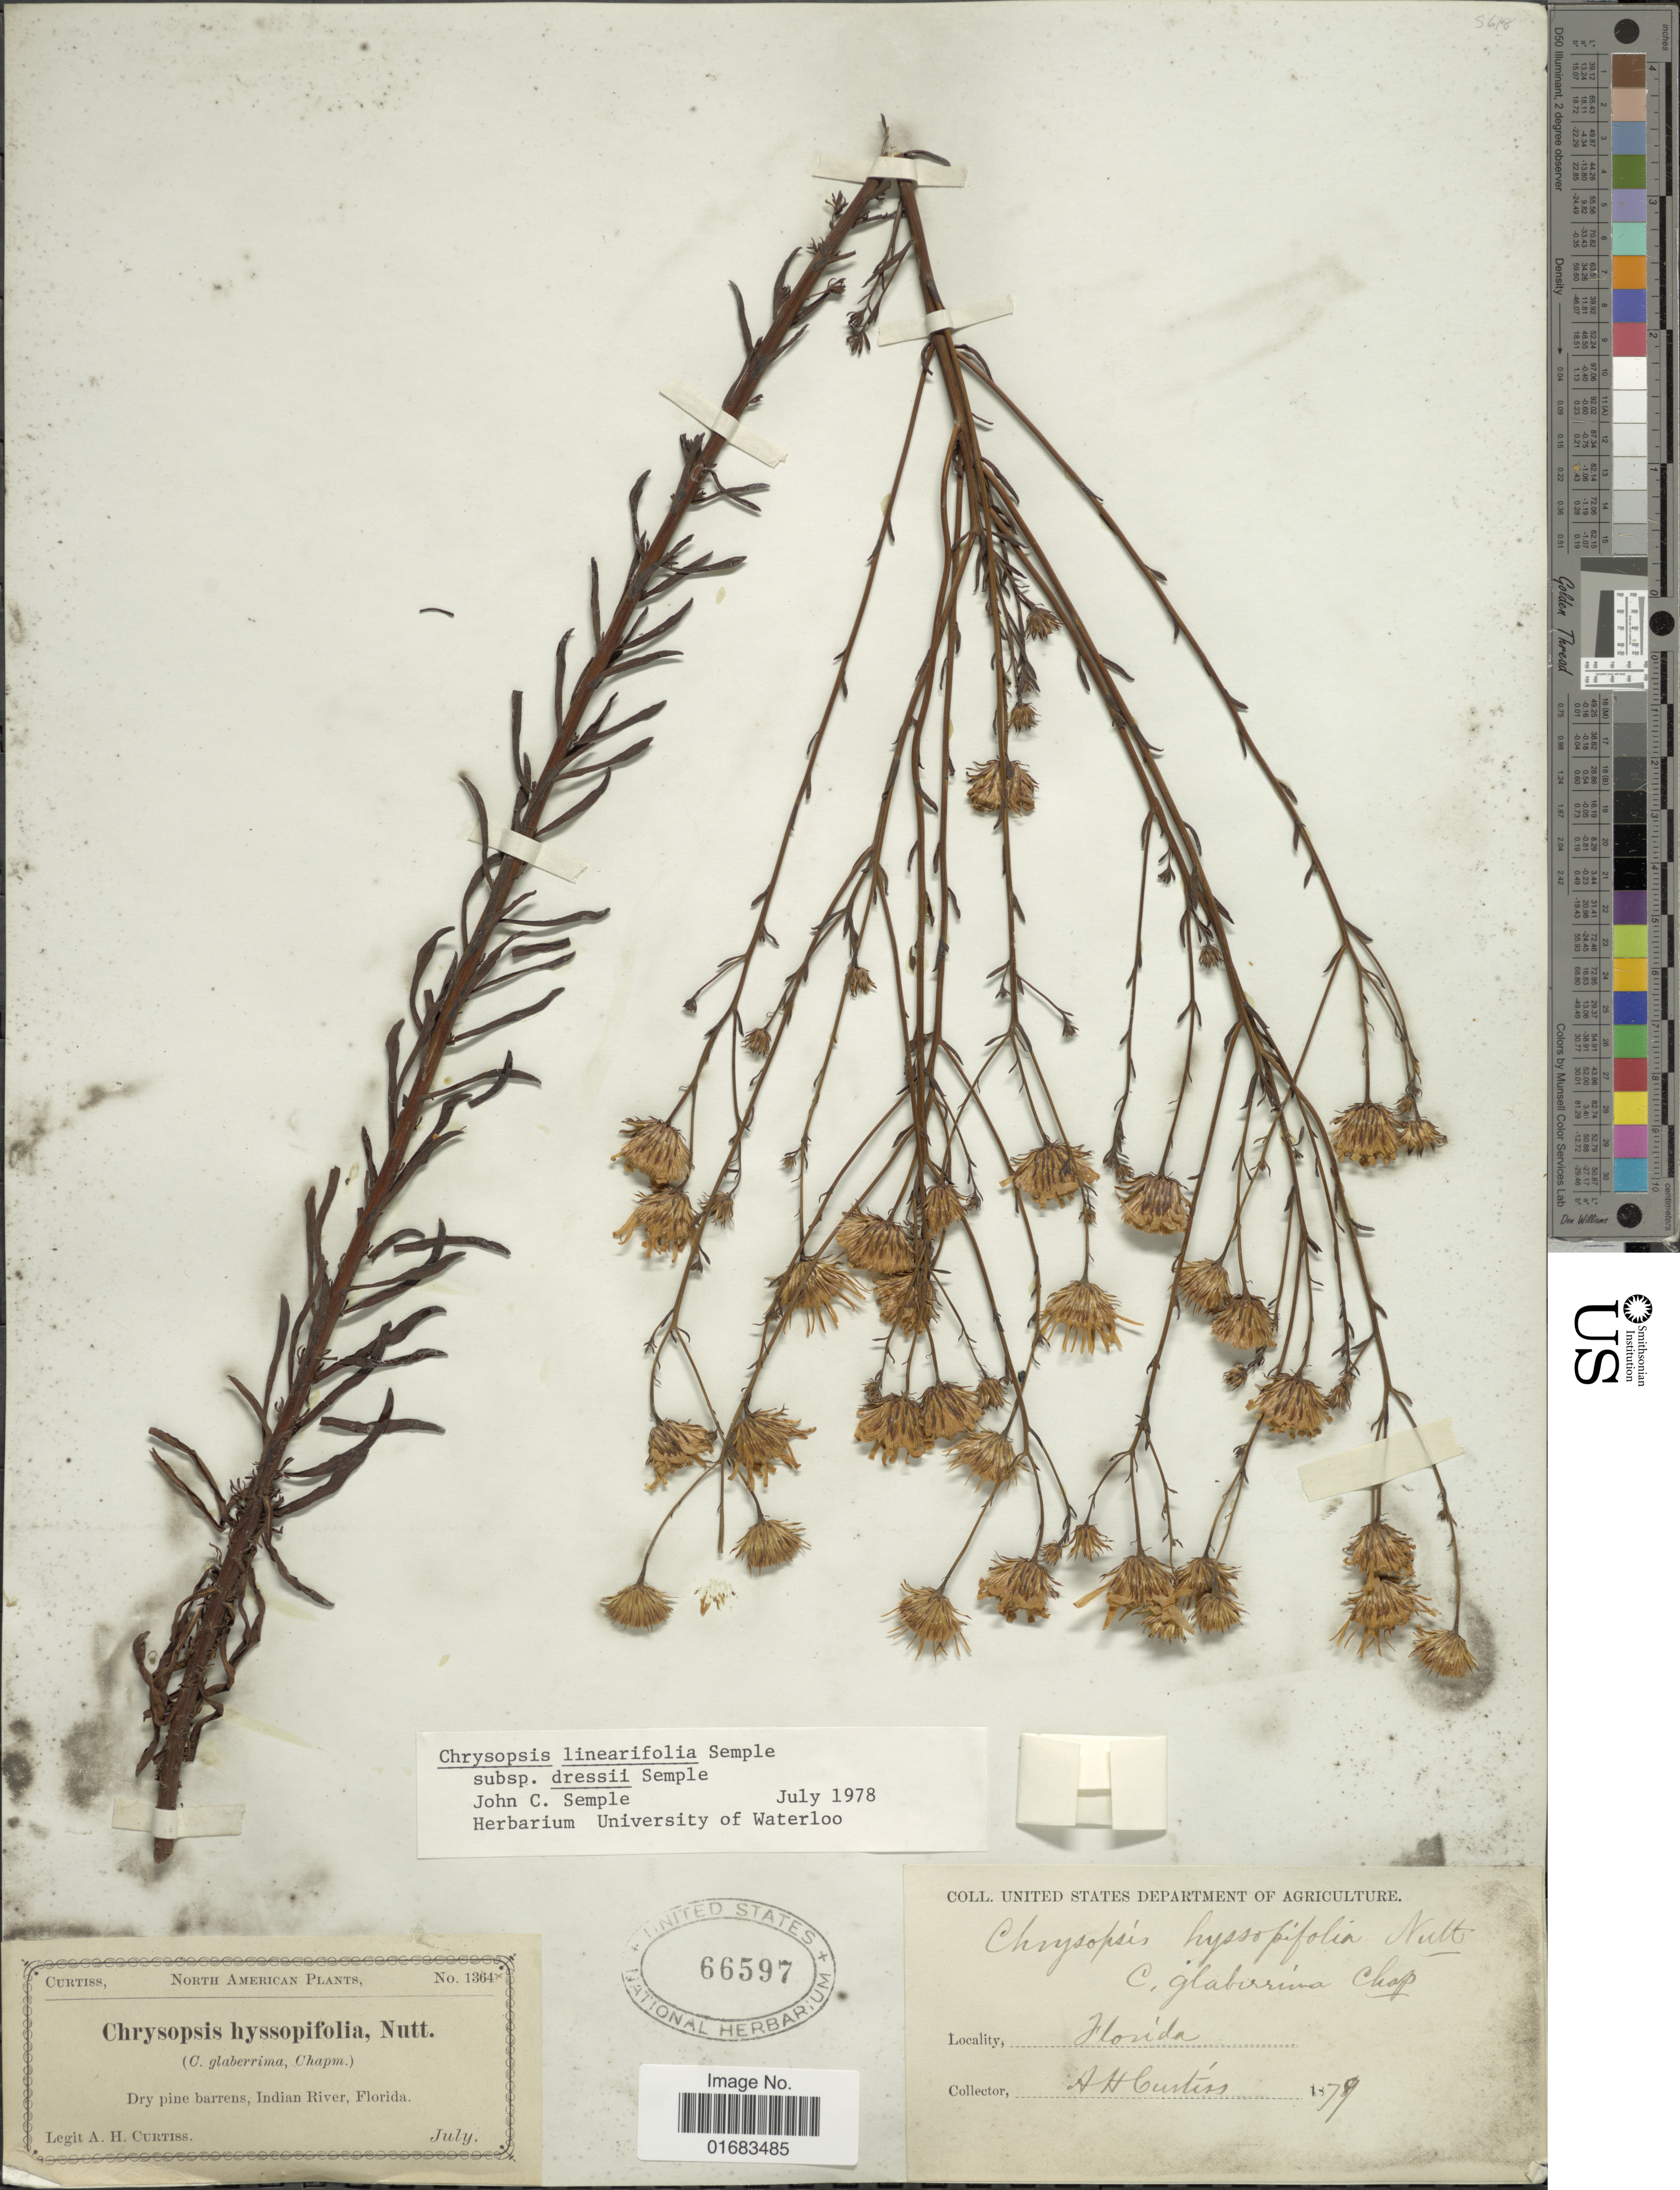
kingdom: Plantae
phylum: Tracheophyta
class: Magnoliopsida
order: Asterales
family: Asteraceae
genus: Chrysopsis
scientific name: Chrysopsis linearifolia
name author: Semple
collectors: A. H. Curtiss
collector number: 1364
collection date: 1879-07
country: United States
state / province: Florida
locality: Dry pine barrens, Indian River.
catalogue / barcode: US 66597